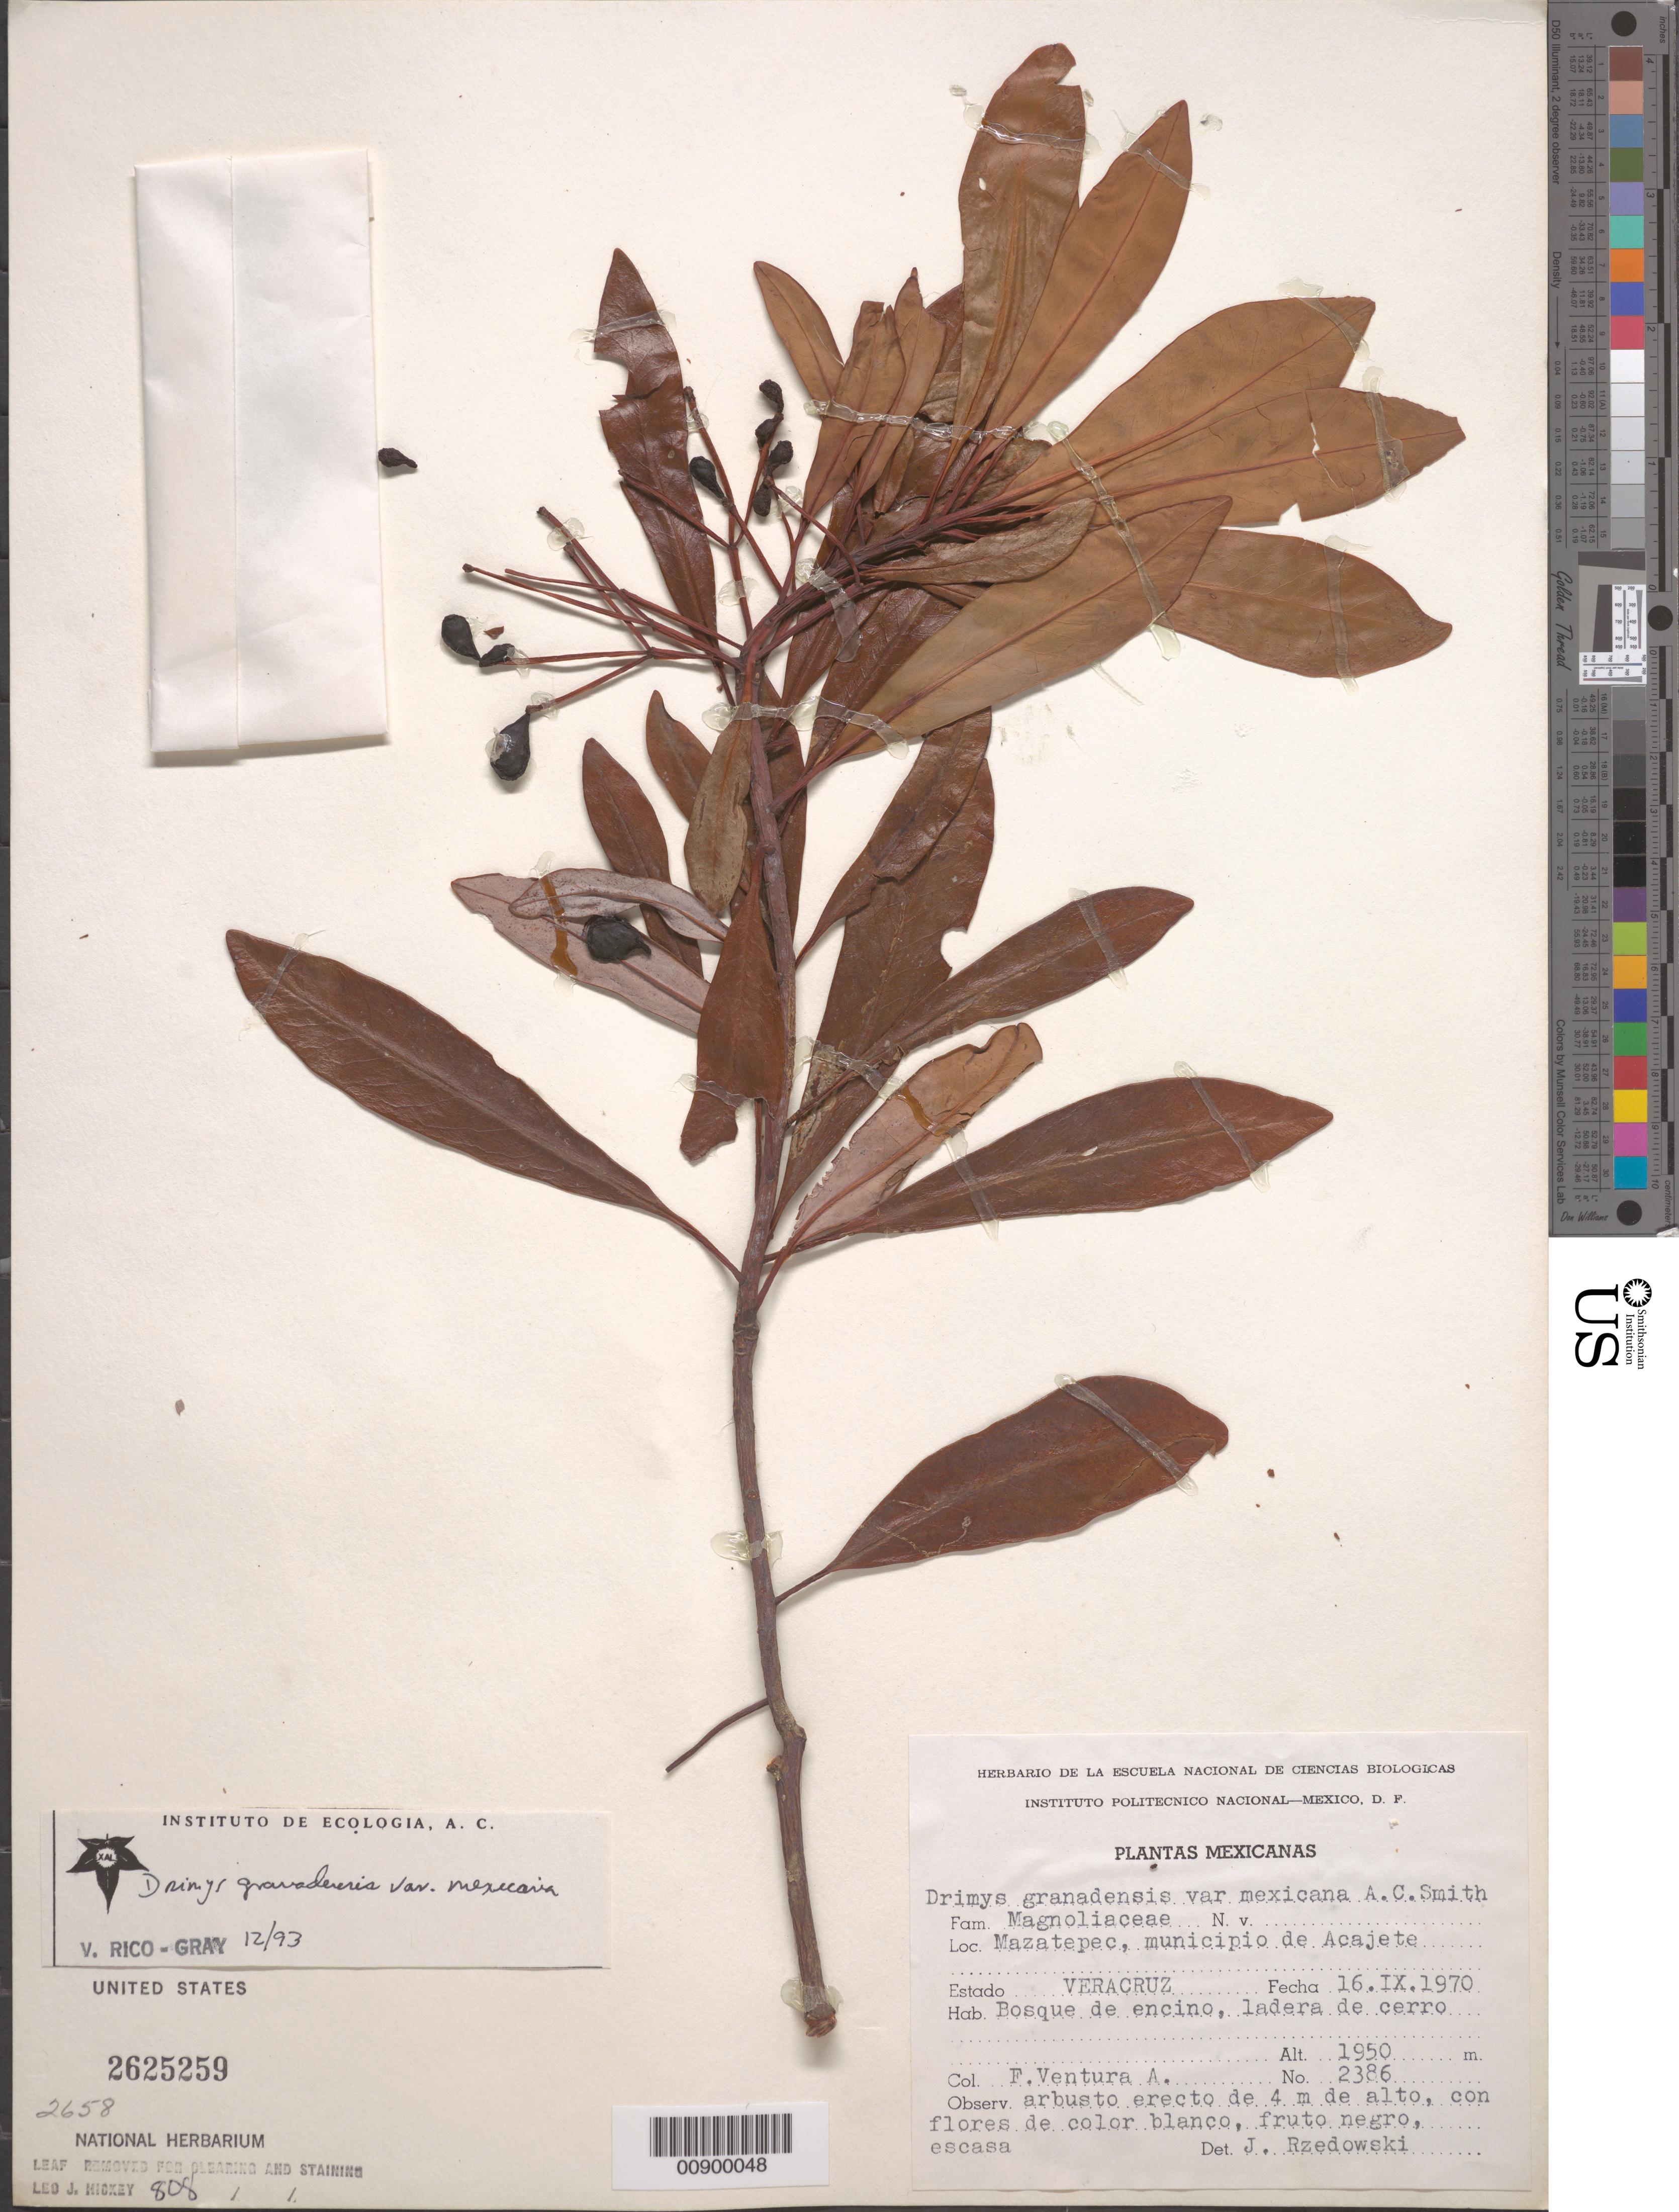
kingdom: Plantae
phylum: Tracheophyta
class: Magnoliopsida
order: Canellales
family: Winteraceae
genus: Drimys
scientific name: Drimys granadensis var. mexicana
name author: L. f.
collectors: F. Ventura A.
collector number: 2386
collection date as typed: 16 Sep 1970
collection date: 1970-09-16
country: Mexico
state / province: Veracruz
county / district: Acajete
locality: Mazatepec, municipio de Acajete, Veracruz.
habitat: Bosque de encino, ladera de cerro.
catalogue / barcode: US 2625259